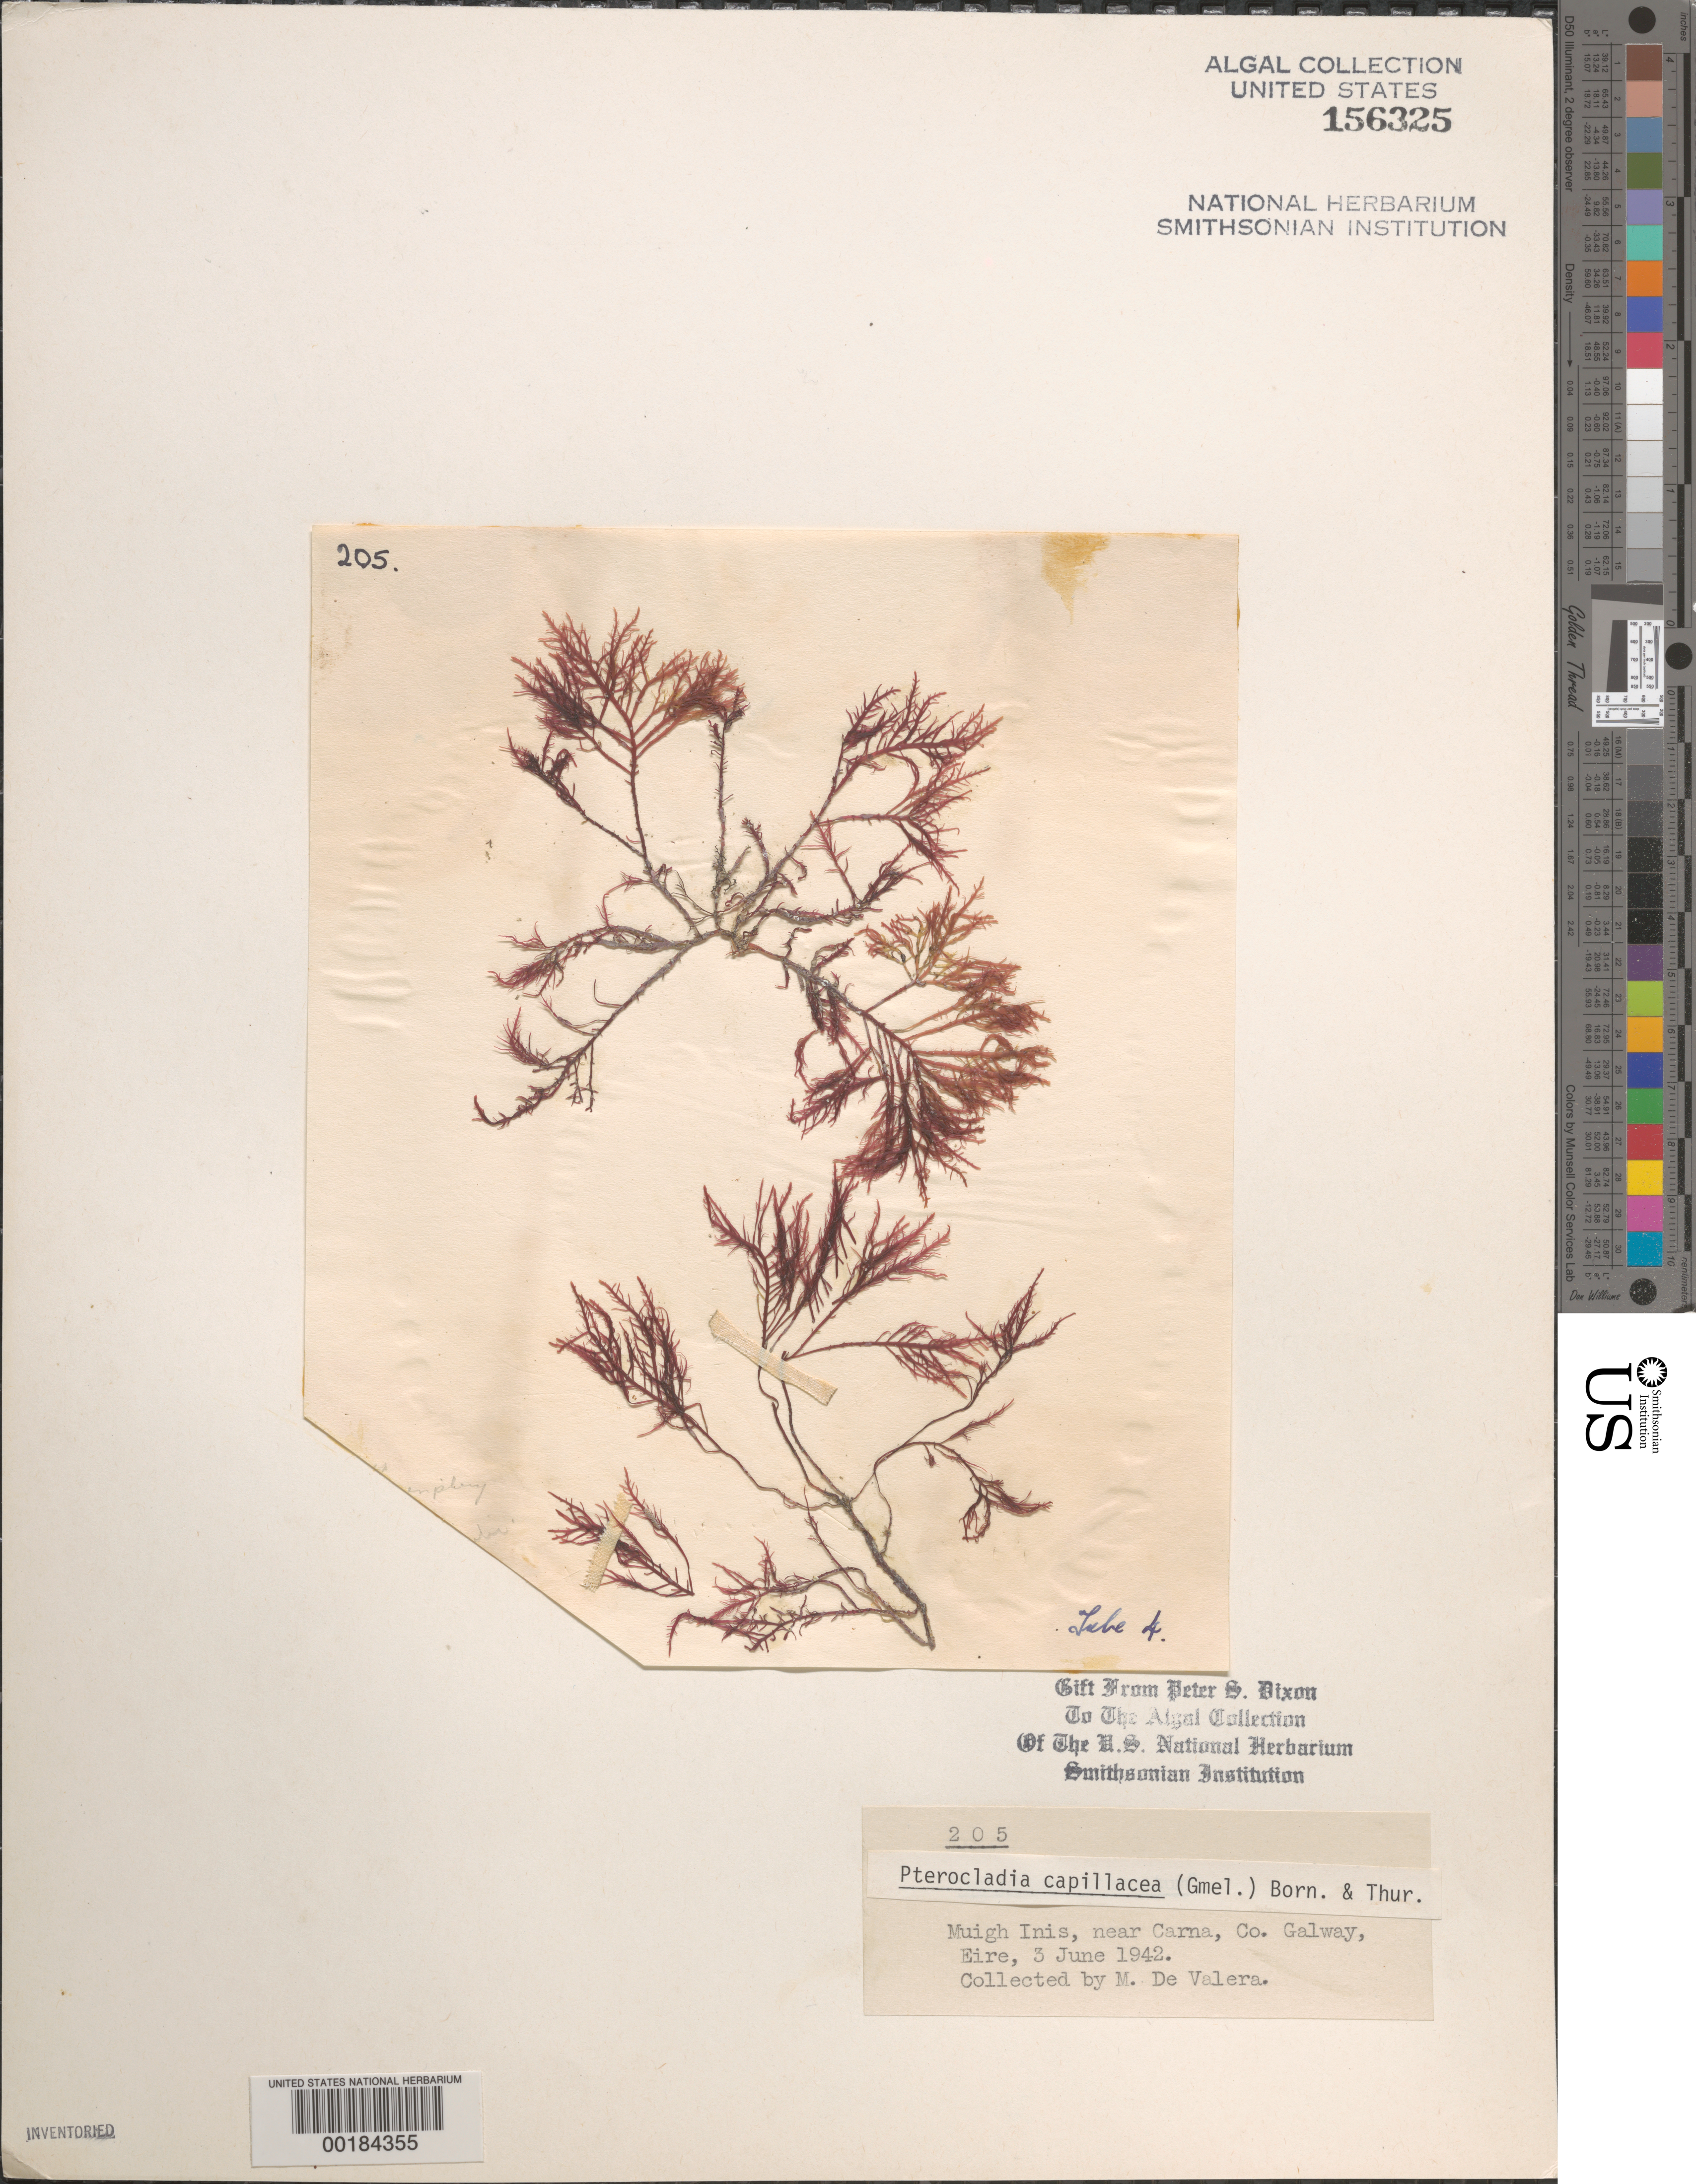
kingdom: Plantae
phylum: Rhodophyta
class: Florideophyceae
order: Gelidiales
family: Pterocladiaceae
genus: Pterocladiella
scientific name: Pterocladiella capillacea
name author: (S.G. Gmel.) Santelices & Hommers.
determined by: Algae name updating Project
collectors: M. De Valera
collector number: PSD 205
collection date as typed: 03 Jun 1942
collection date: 1942-06-03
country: Ireland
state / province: Connaught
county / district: Galway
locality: Muigh Inis, near Carna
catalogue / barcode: US 156325